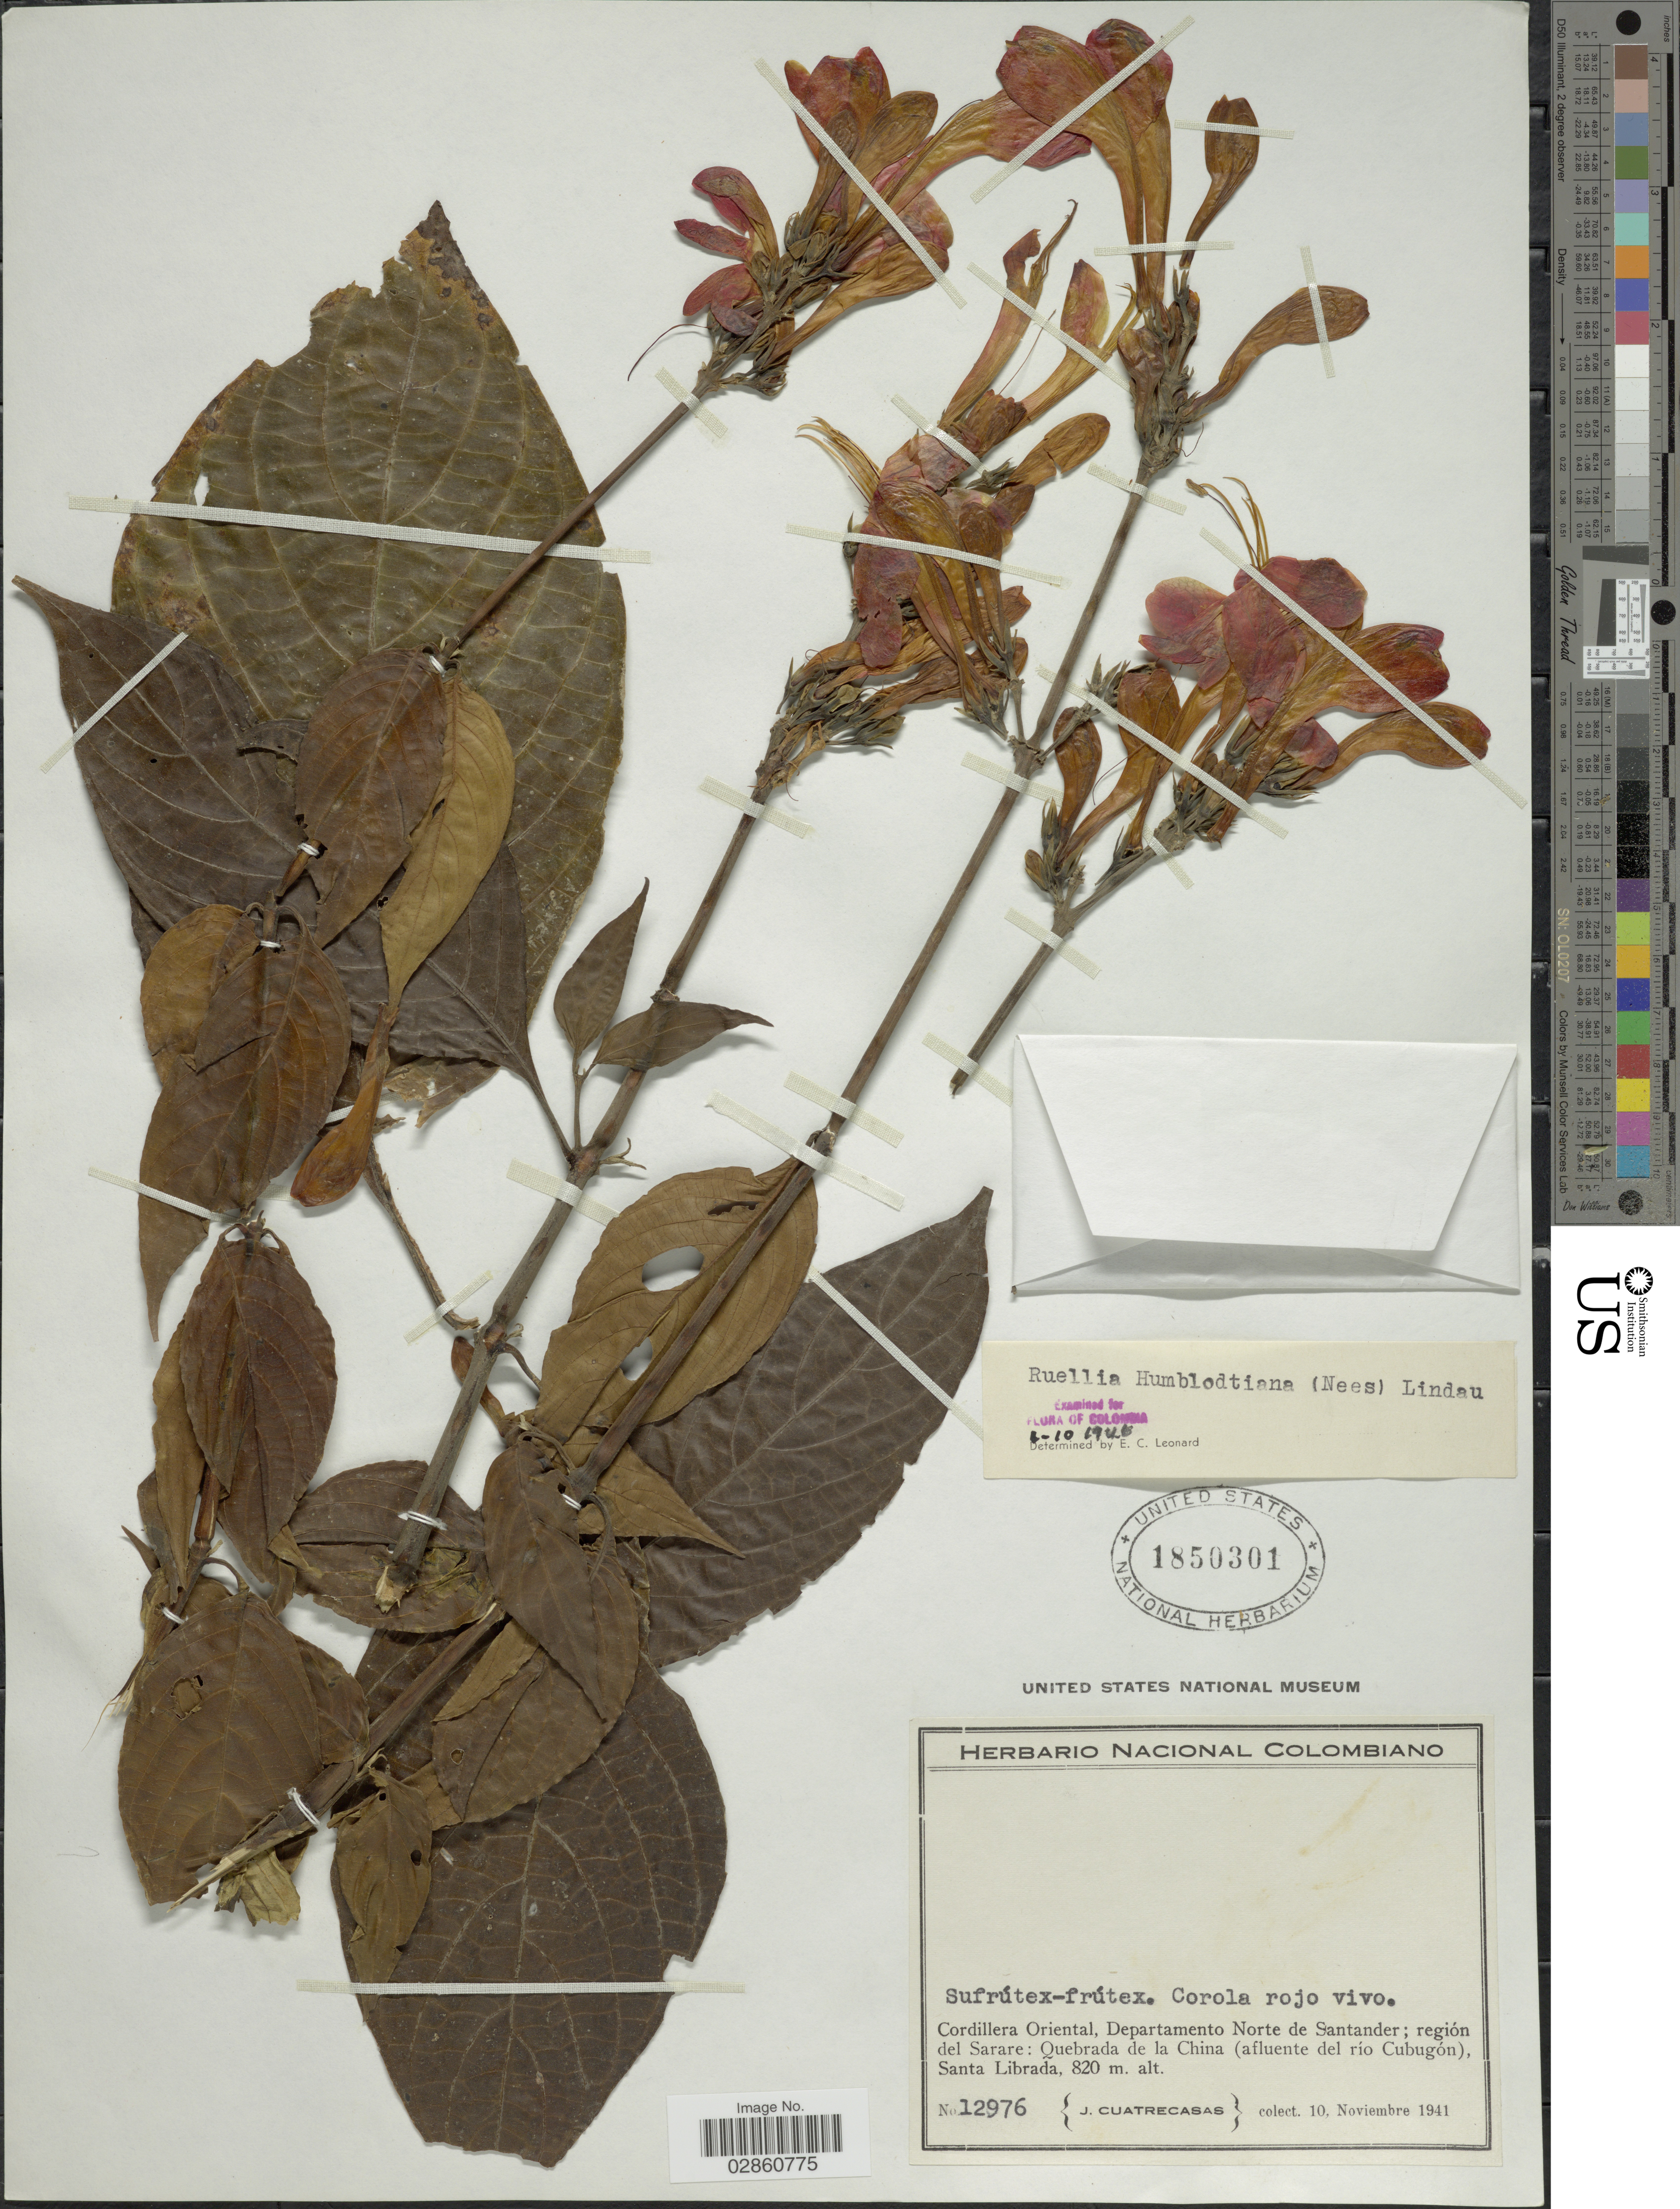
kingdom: Plantae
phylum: Tracheophyta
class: Magnoliopsida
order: Lamiales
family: Acanthaceae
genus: Ruellia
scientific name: Ruellia humboldtiana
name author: (Nees) Lindau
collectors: J. Cuatrecasas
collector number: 12976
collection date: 1941-11-10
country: Colombia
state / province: Norte de Santander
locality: Cordillera Oriental, Departamento Norte de Santander; región del Sarare: Quebrada de la China (afluente del río Cubugón), Santa Librada.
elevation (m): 820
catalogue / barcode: US 1850301